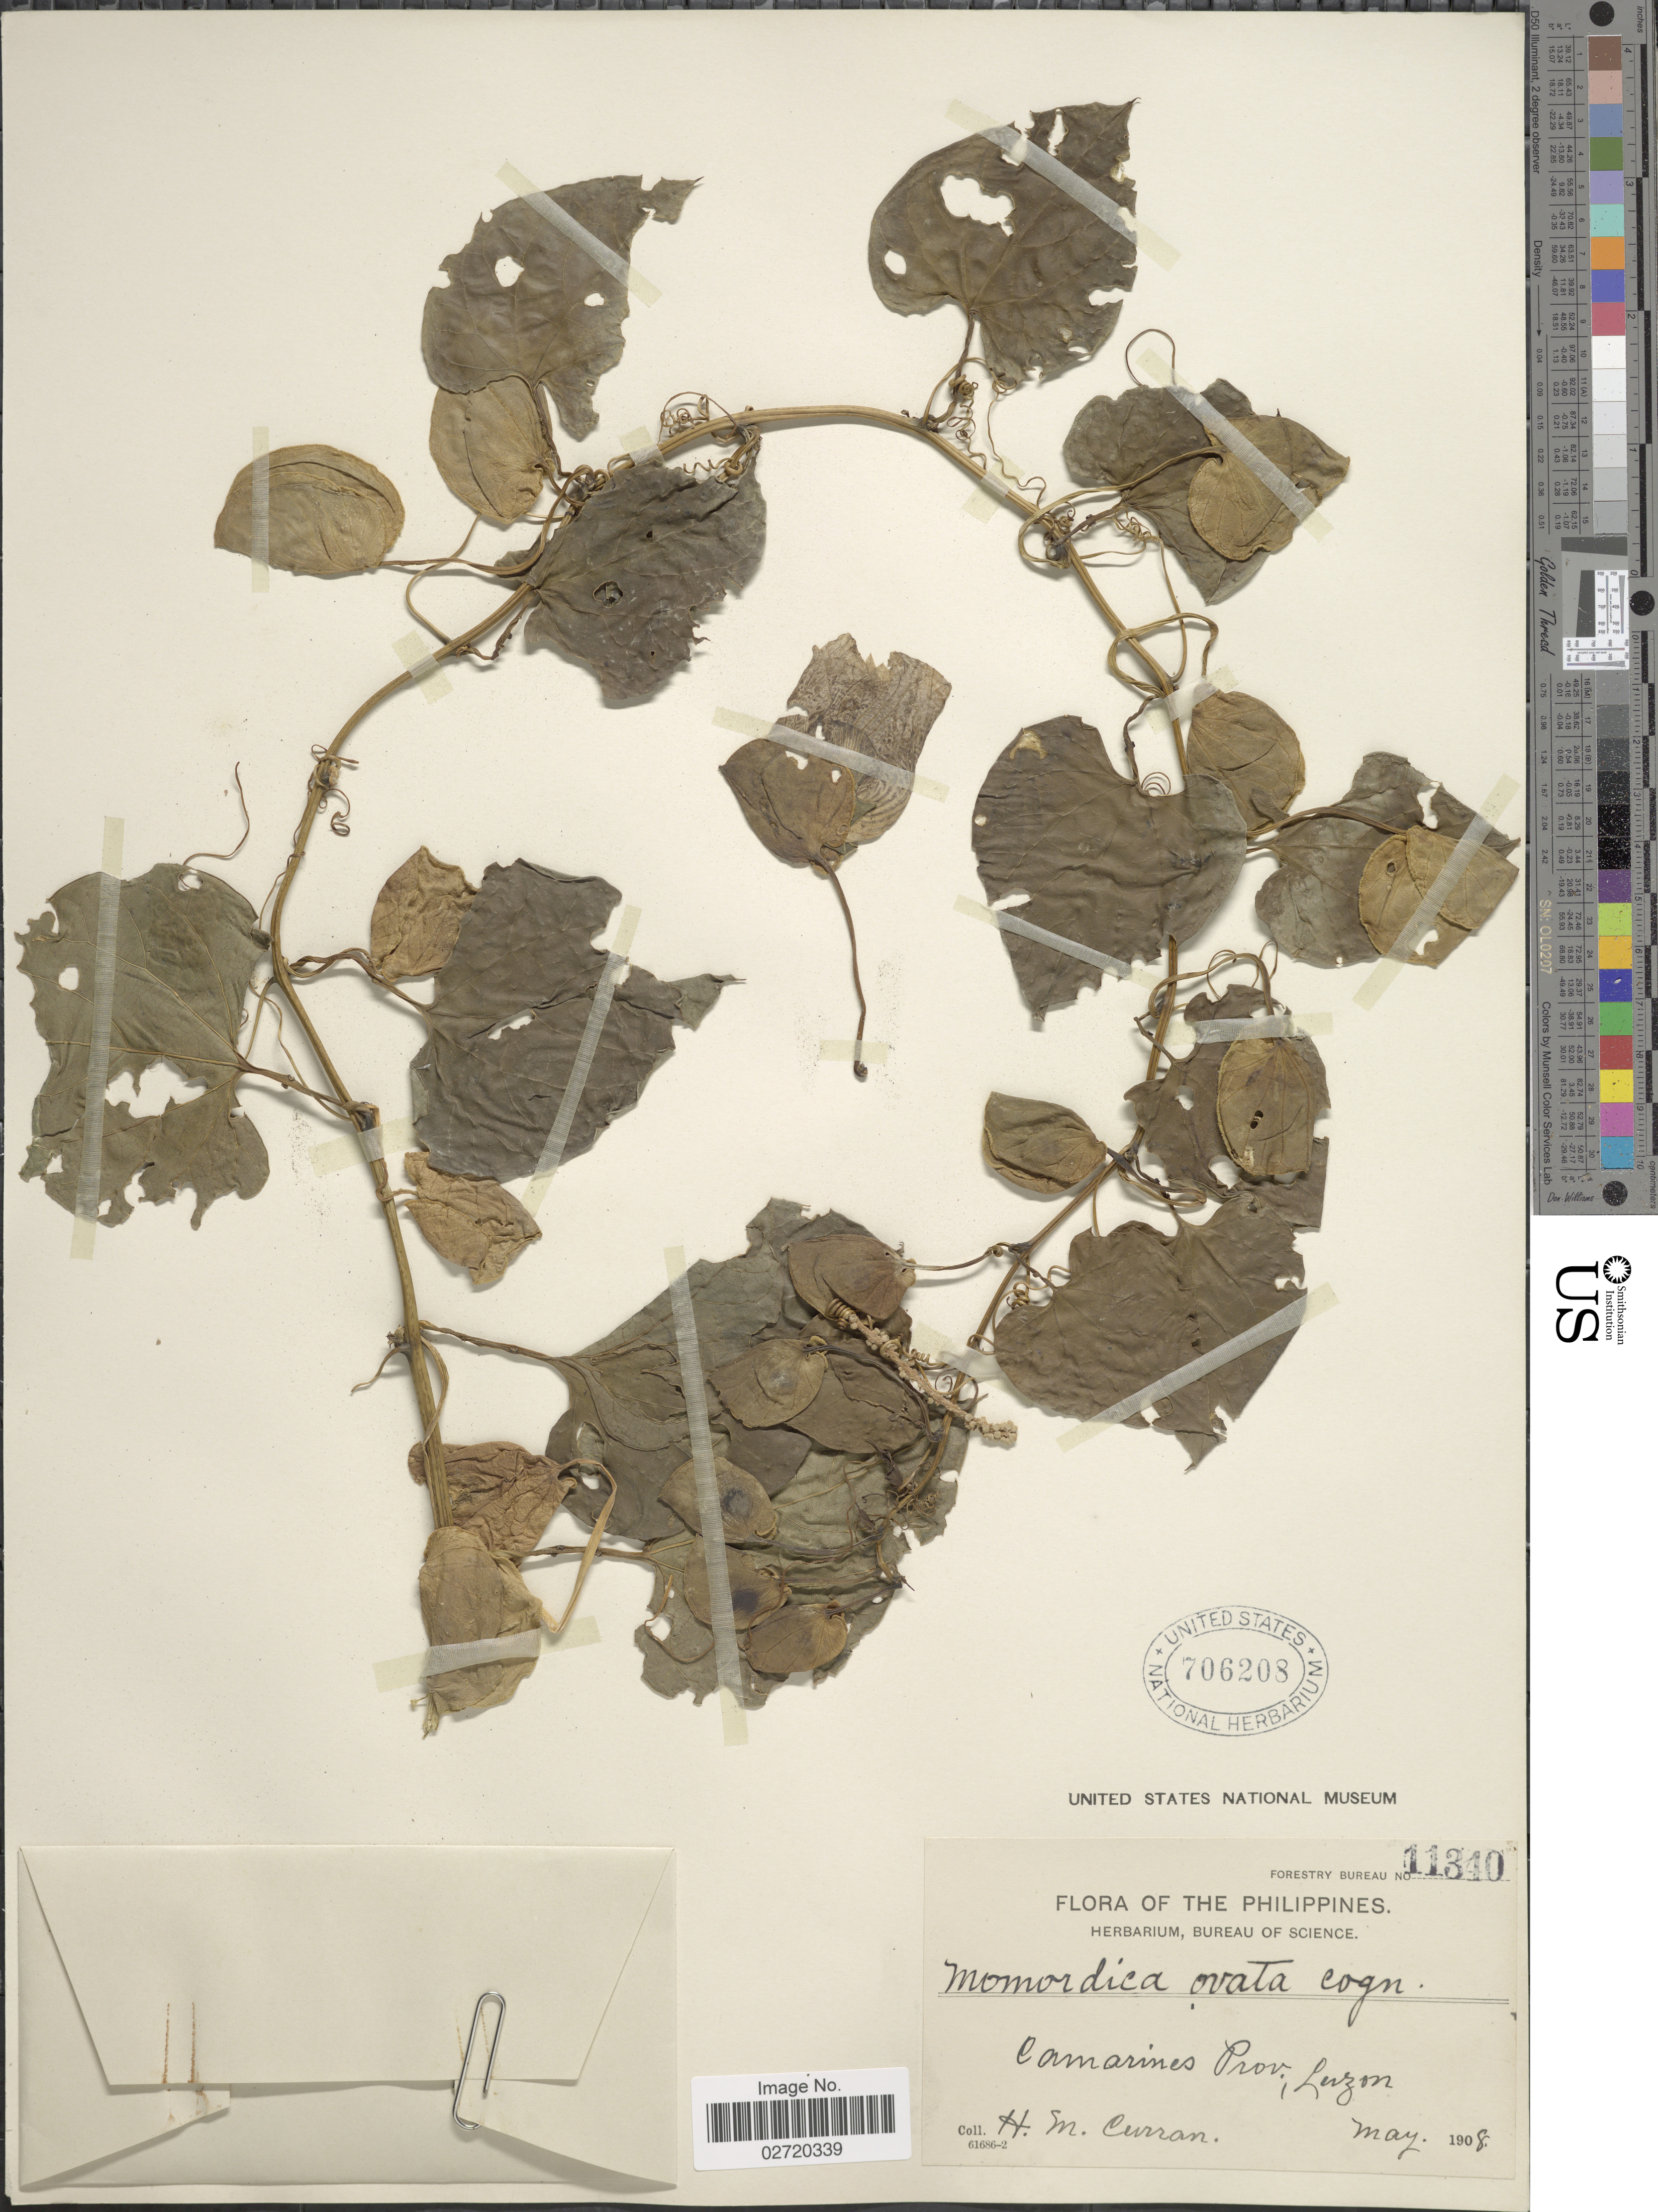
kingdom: Plantae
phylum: Tracheophyta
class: Magnoliopsida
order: Cucurbitales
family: Cucurbitaceae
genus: Momordica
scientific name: Momordica ovata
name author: Cogn.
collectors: H. M. Curran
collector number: Forestry Bureau 11340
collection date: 1908-05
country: Philippines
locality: Camarines Prov., Luzon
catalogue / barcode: US 706208